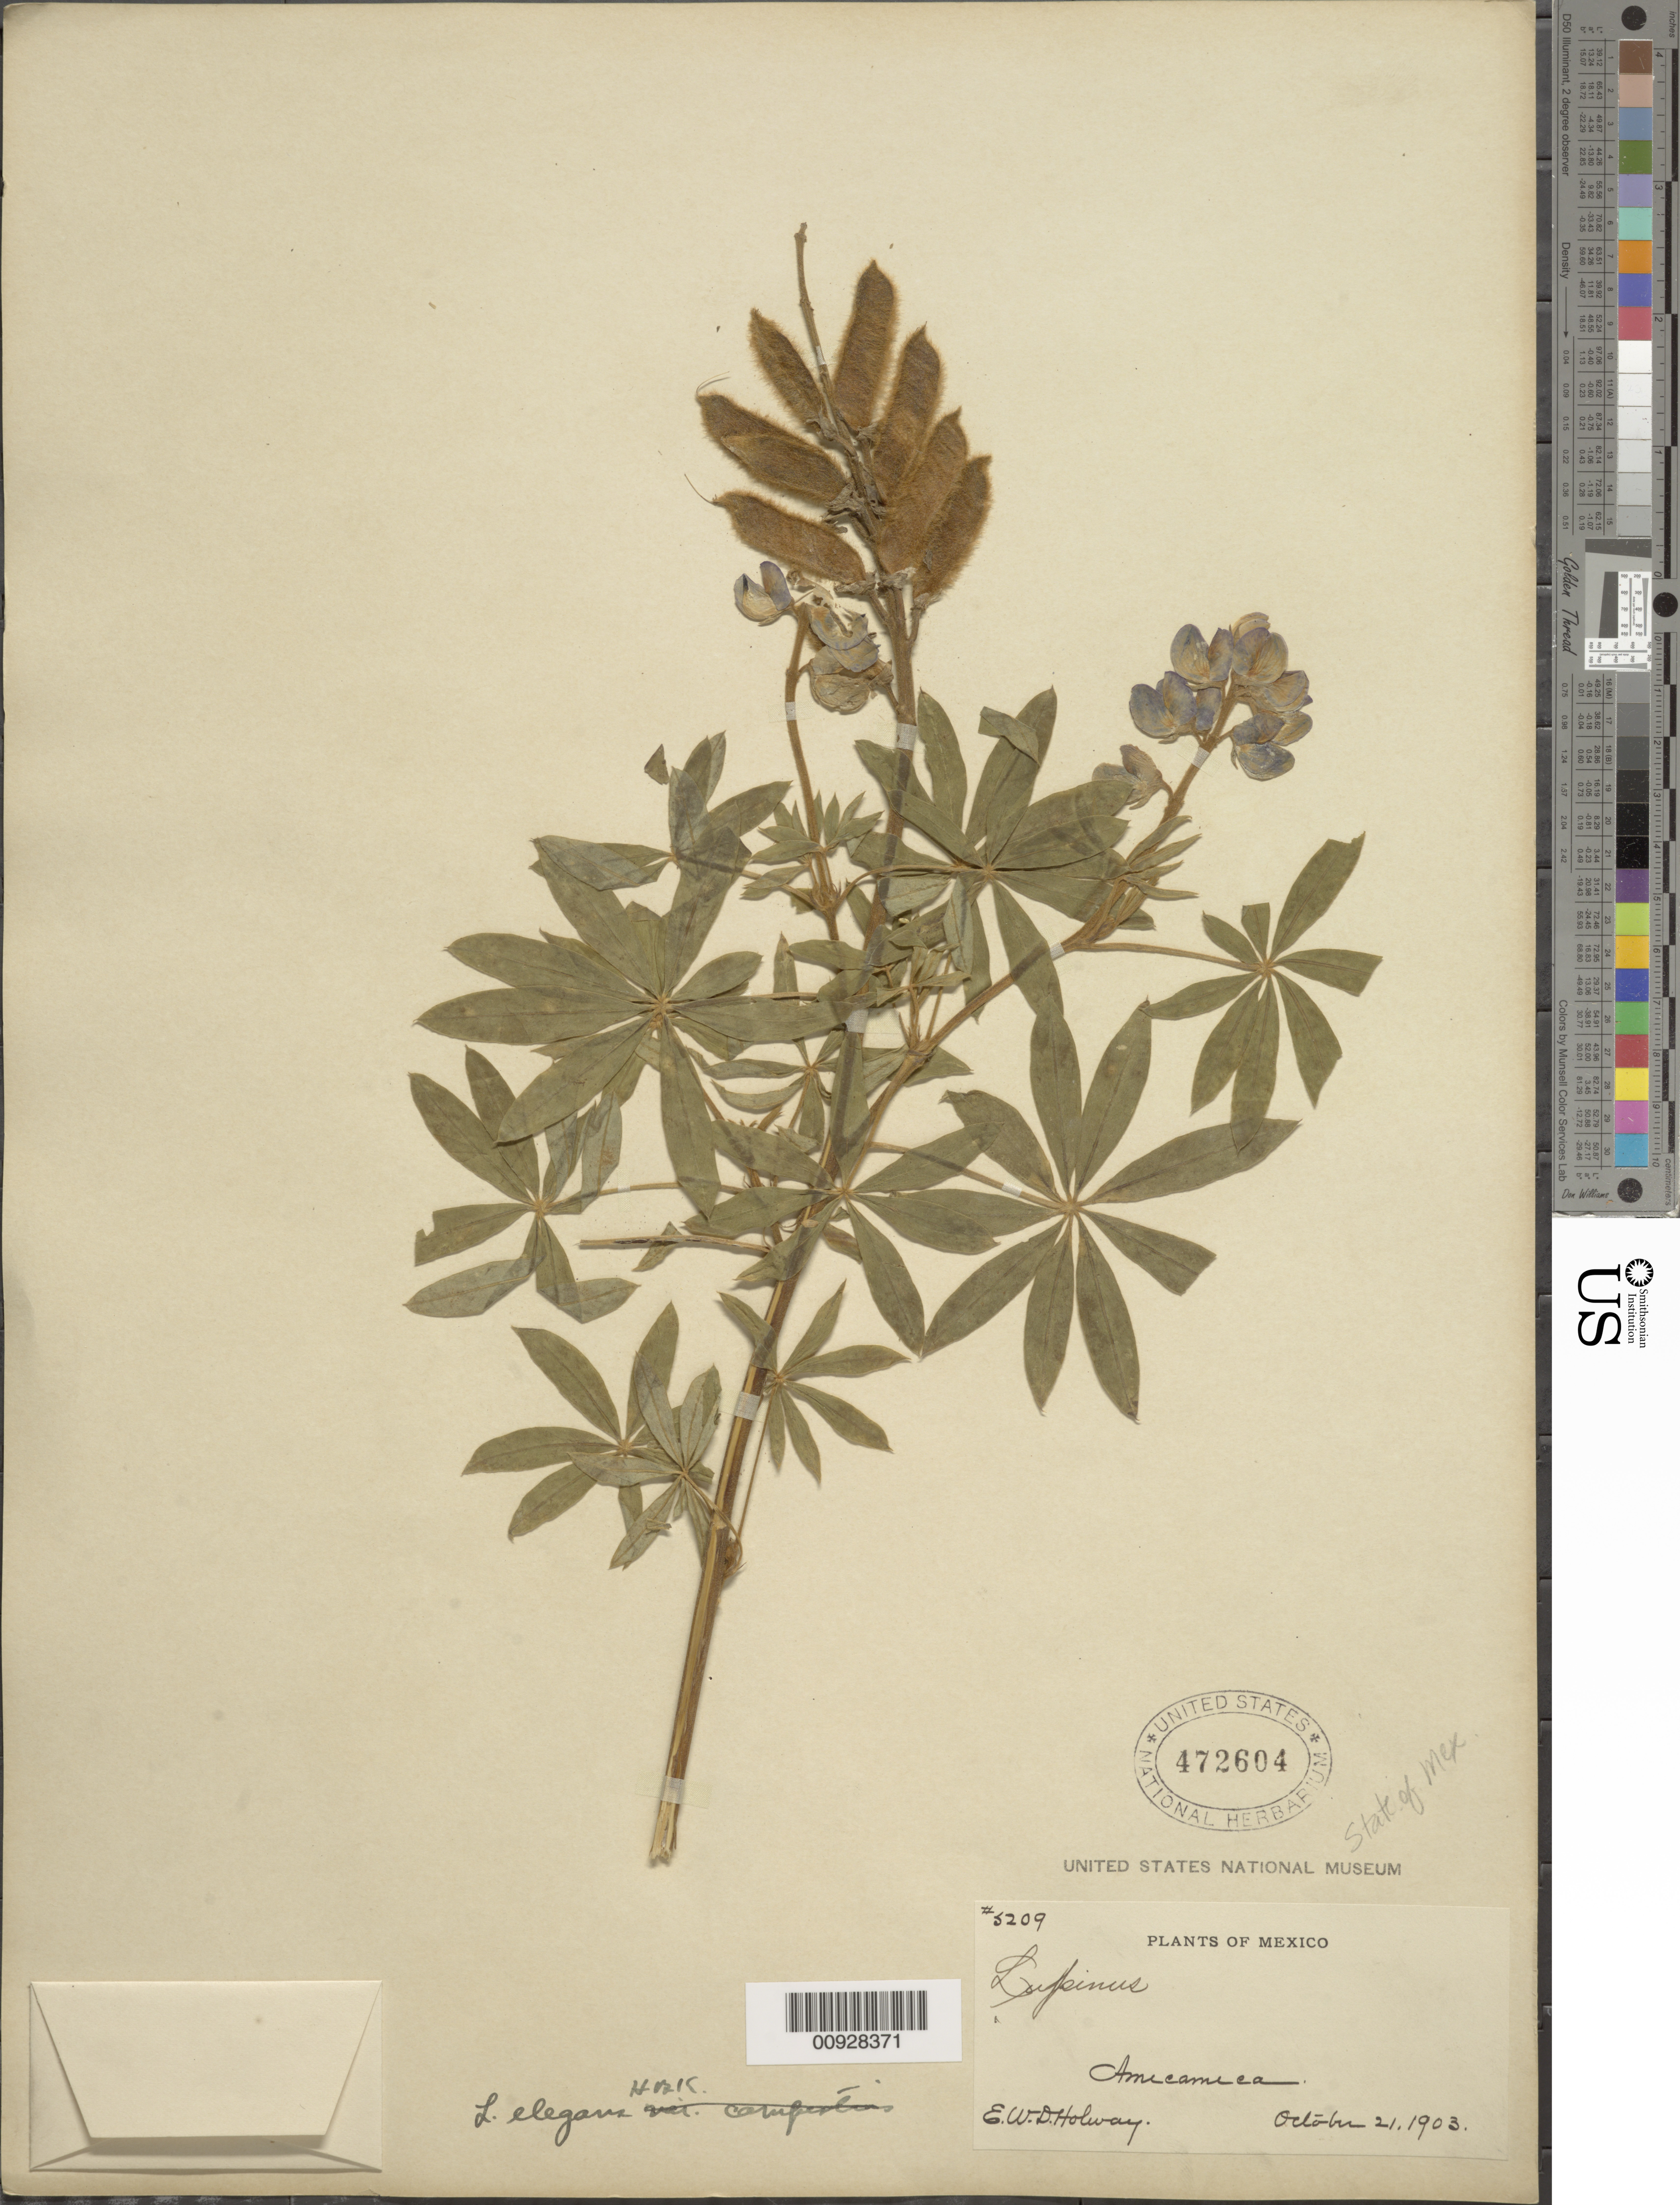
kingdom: Plantae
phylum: Tracheophyta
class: Magnoliopsida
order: Fabales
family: Fabaceae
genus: Lupinus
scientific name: Lupinus elegans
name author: Kunth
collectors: E. W. D. Holway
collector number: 5209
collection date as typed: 21 Oct 1903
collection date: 1903-10-21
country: Mexico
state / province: México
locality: Amecameca.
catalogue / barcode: US 472604